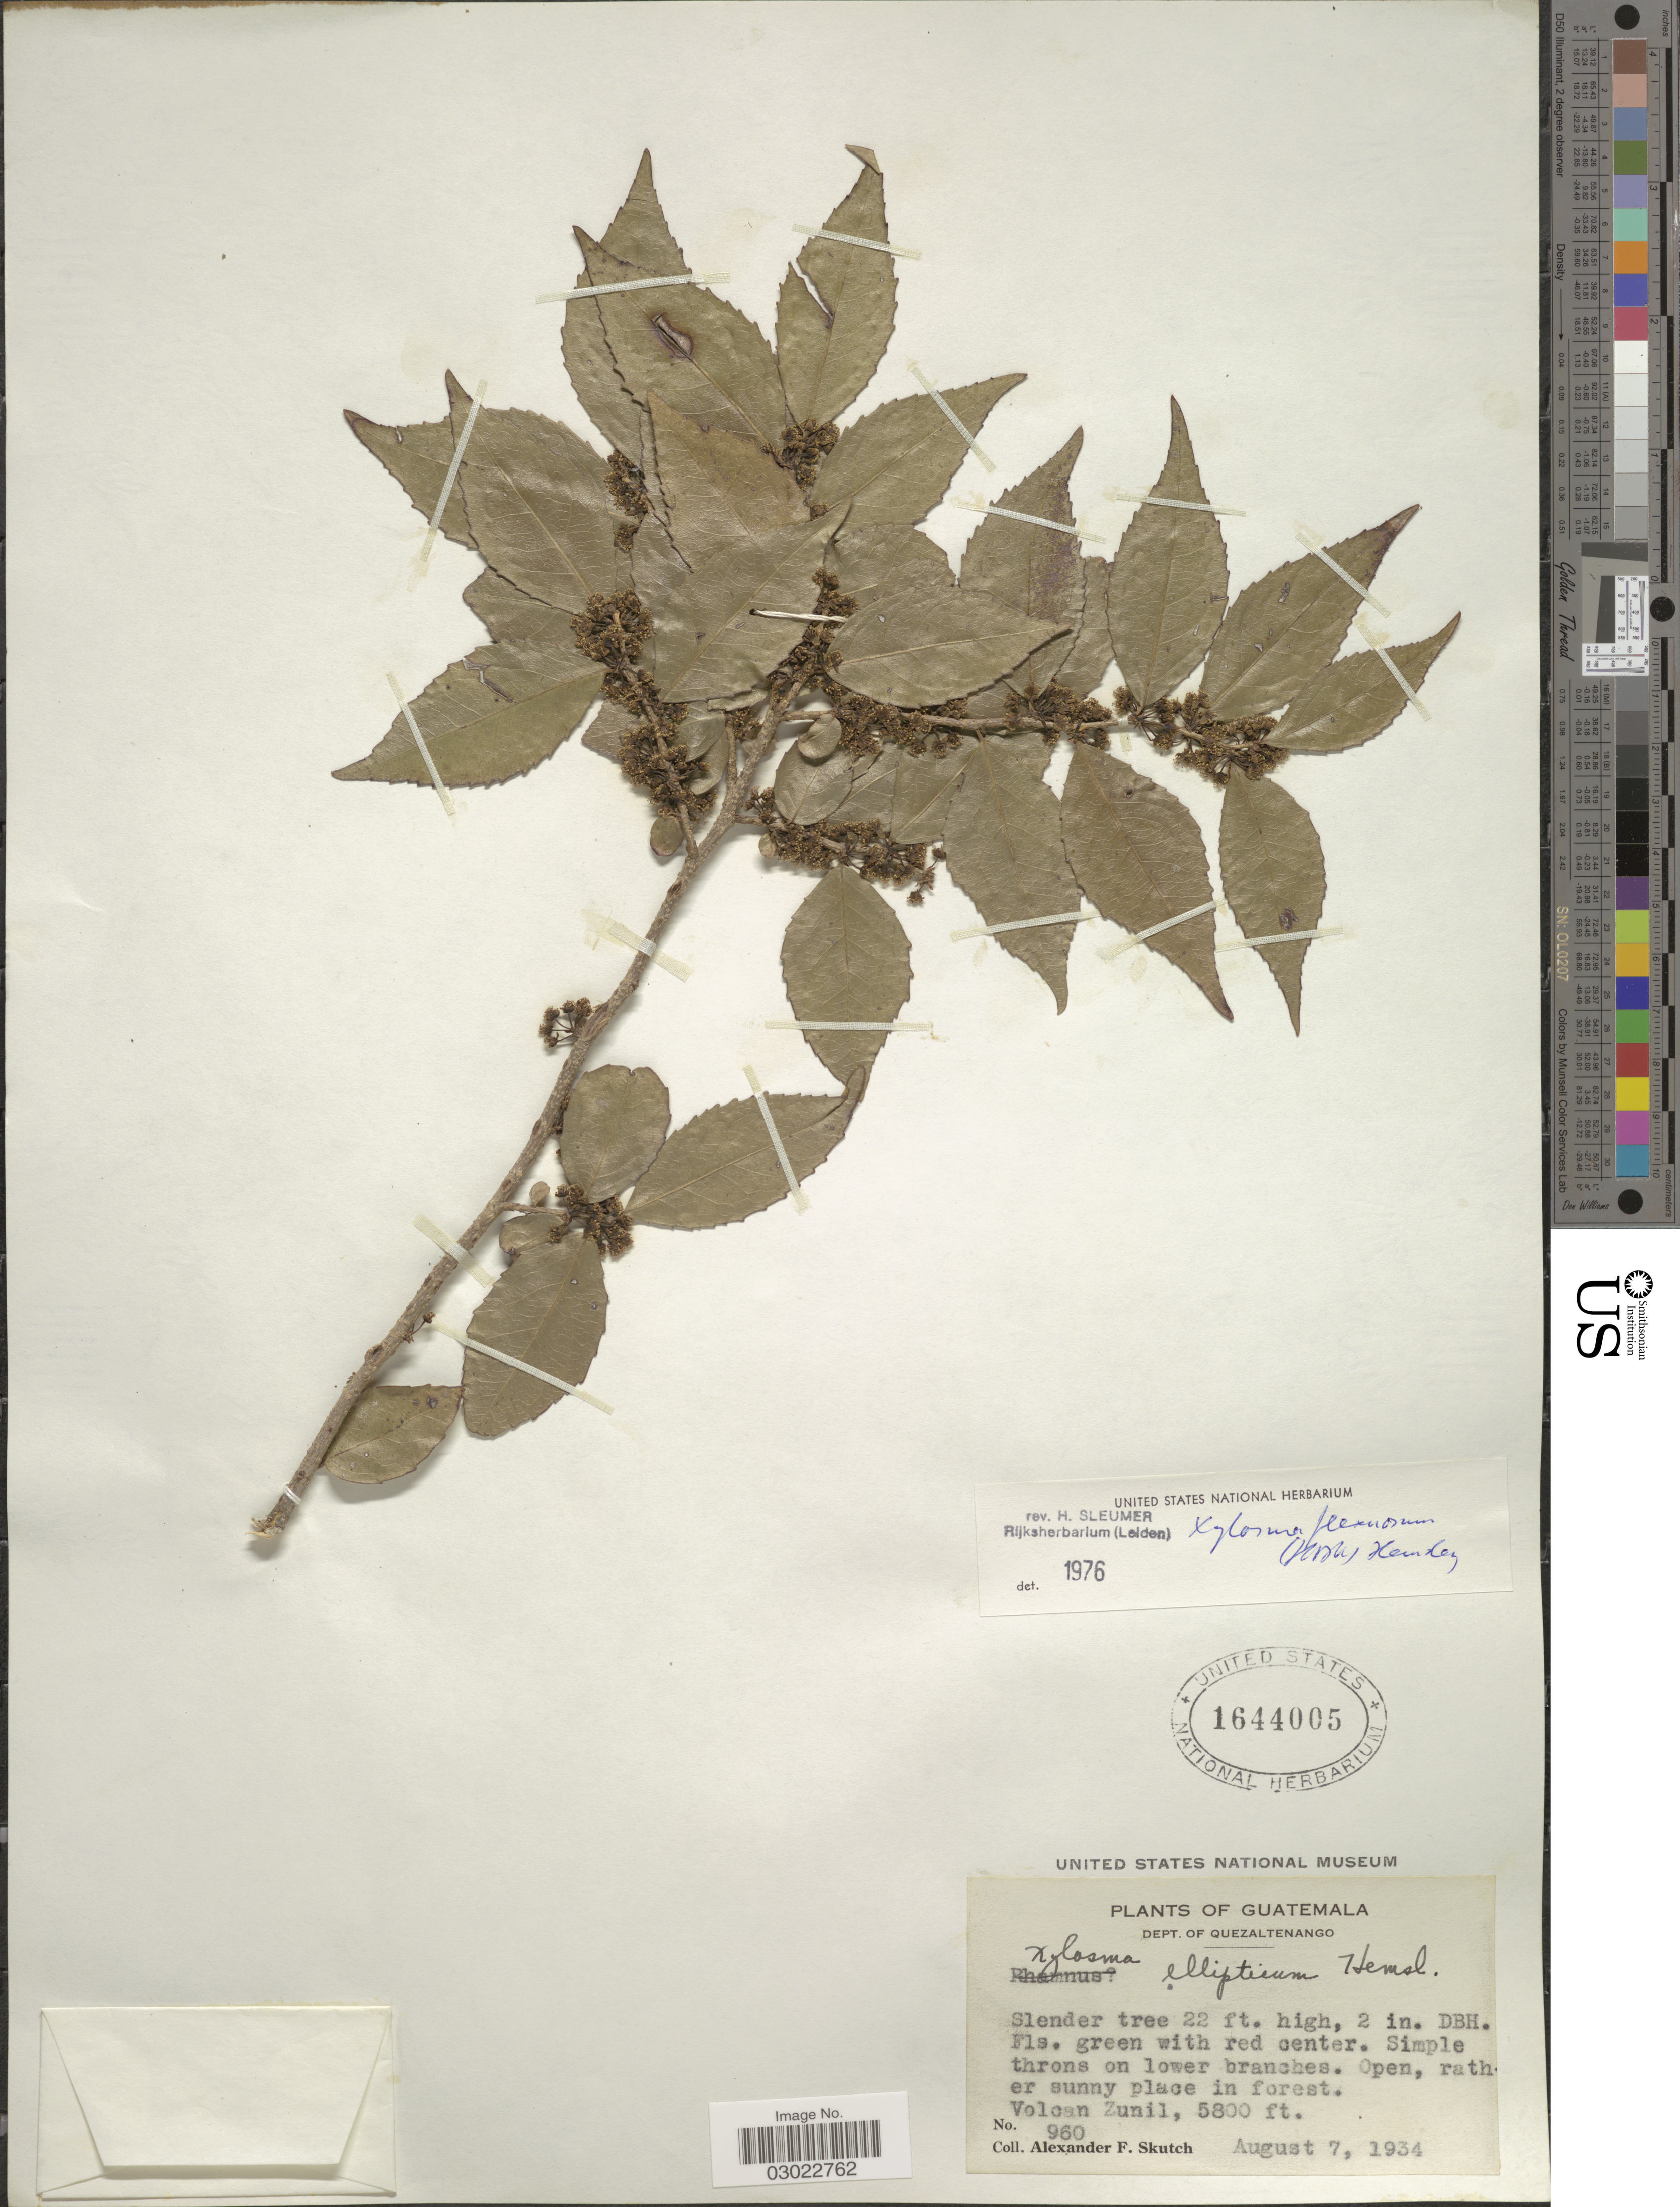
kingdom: Plantae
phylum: Tracheophyta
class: Magnoliopsida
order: Malpighiales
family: Salicaceae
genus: Xylosma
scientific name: Xylosma flexuosa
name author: (Kunth) Hemsl.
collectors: A. F. Skutch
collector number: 960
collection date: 1934-08-07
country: Guatemala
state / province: Quetzaltenango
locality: Dept. of Quezaltenango. Volcan Zunil.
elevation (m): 1768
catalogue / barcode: US 1644005